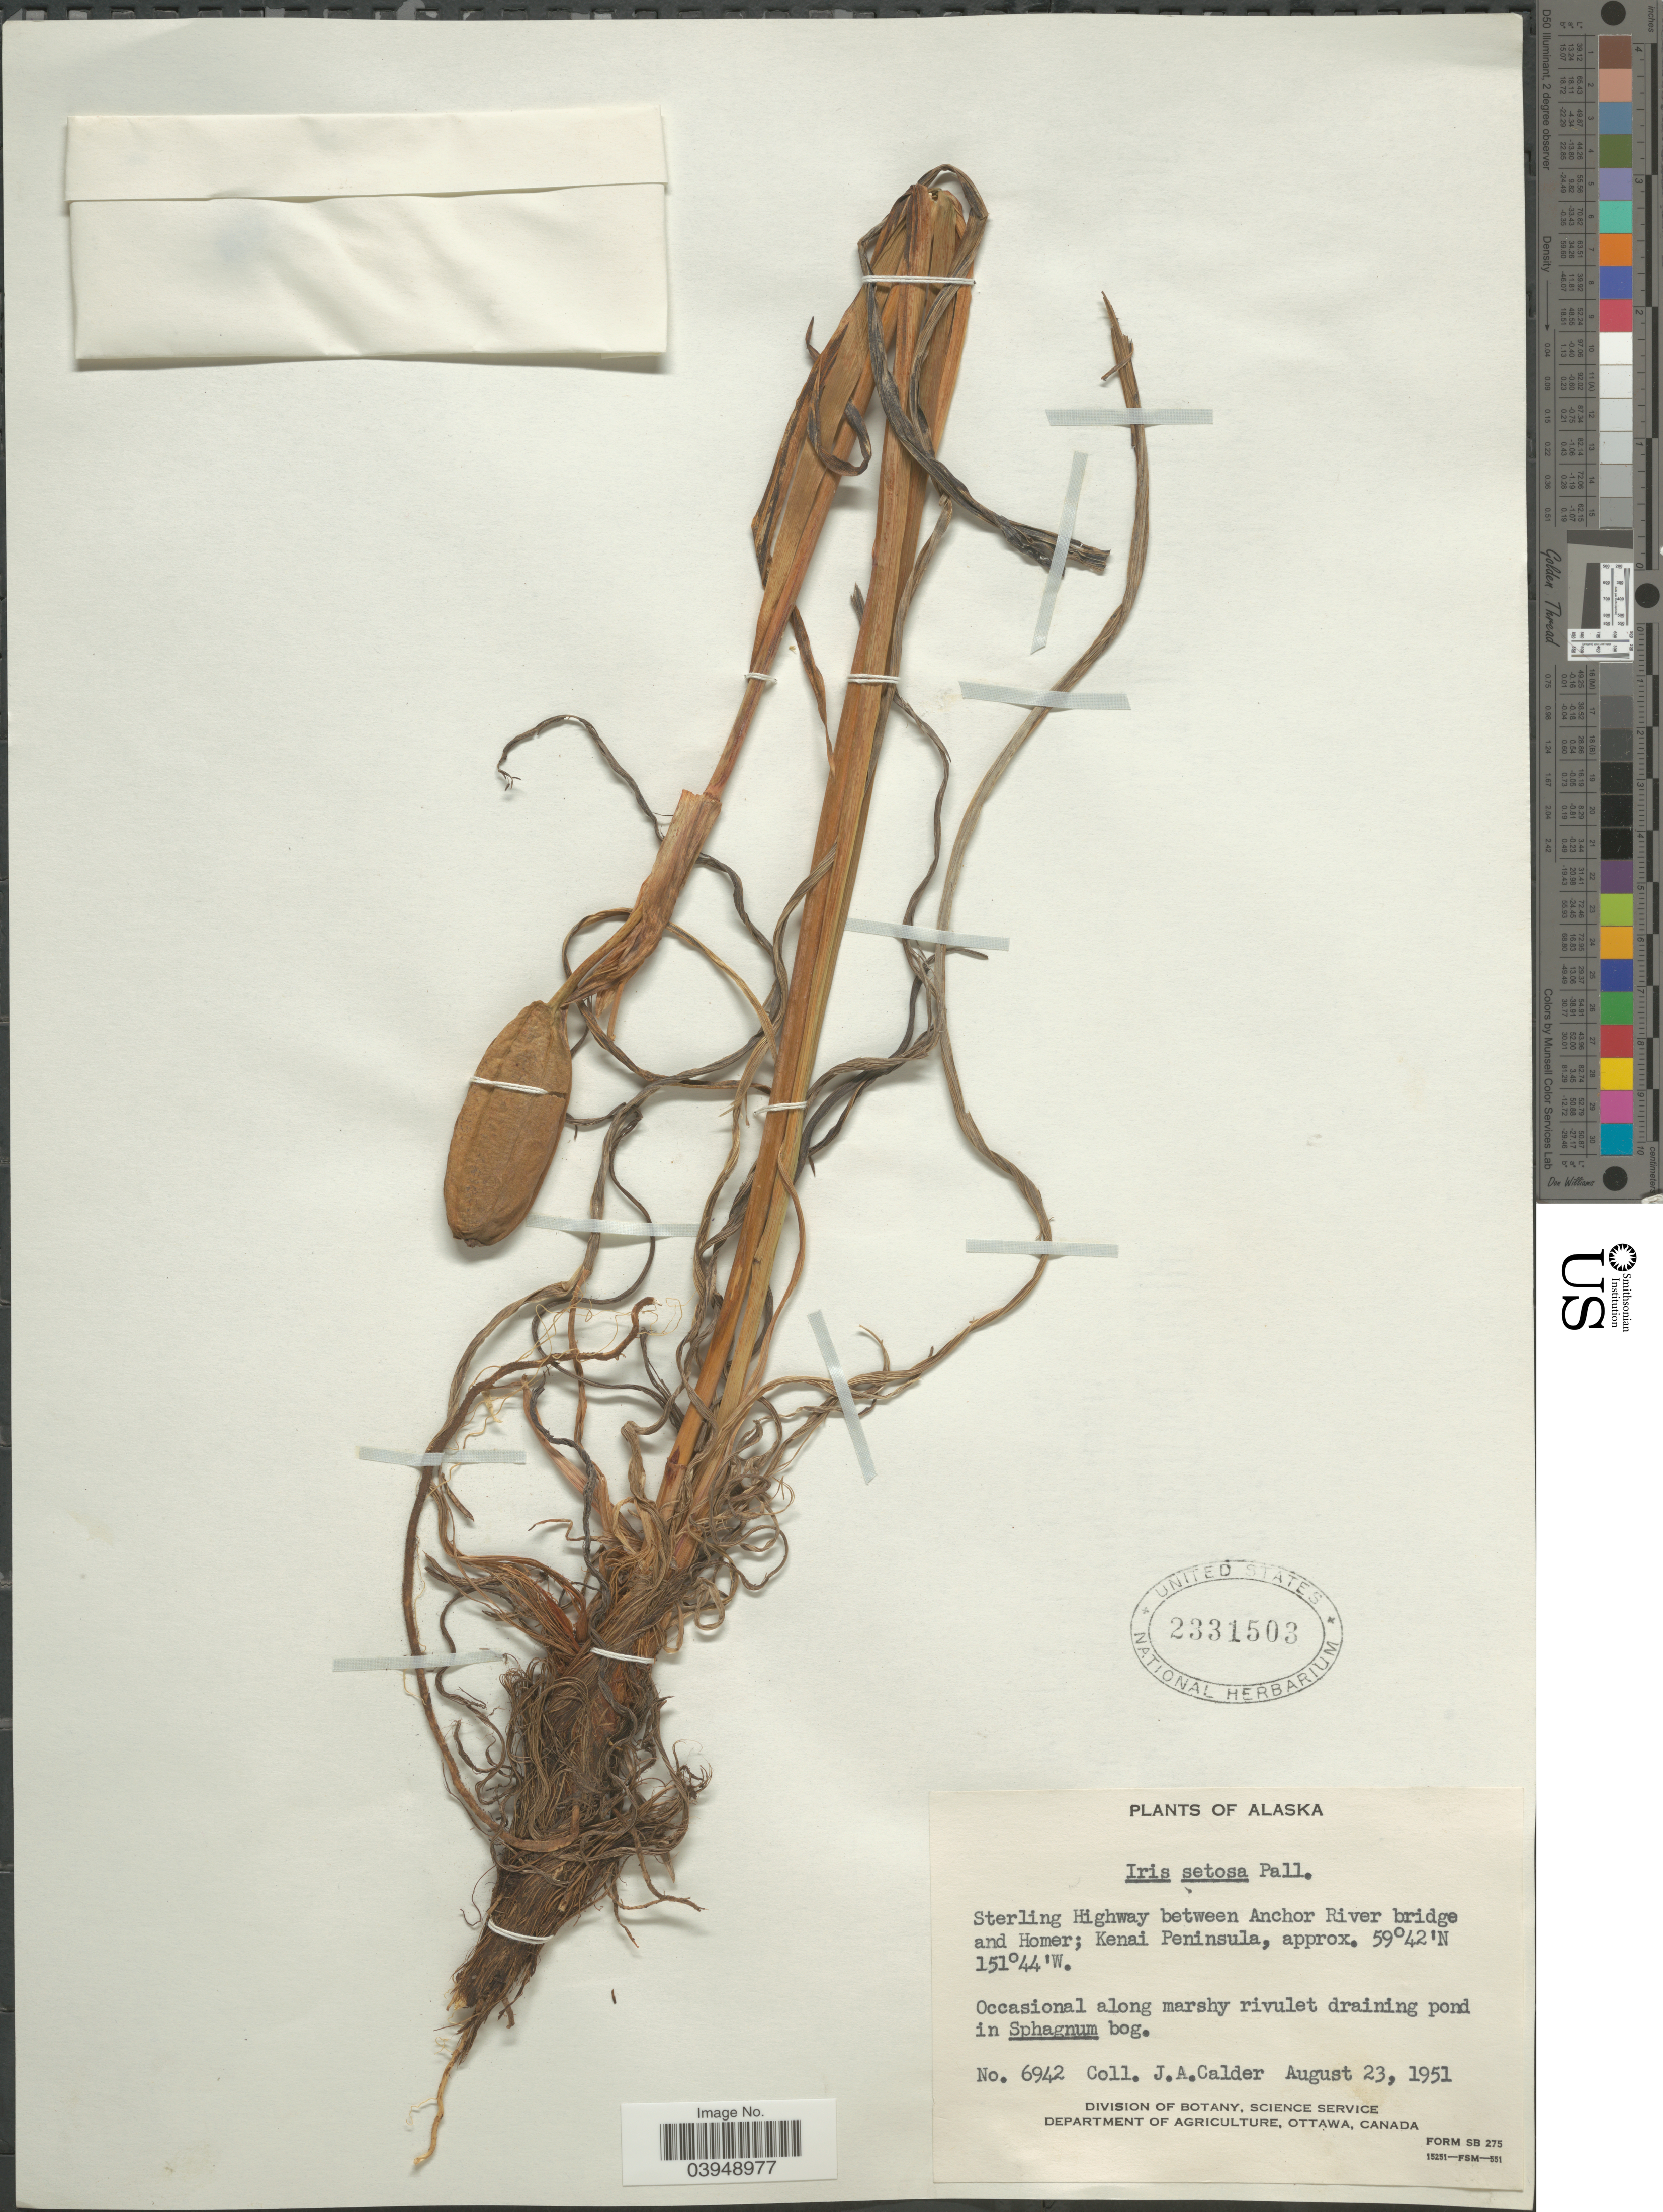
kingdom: Plantae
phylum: Tracheophyta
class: Liliopsida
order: Asparagales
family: Iridaceae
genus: Iris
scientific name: Iris setosa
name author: Pall. ex Link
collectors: J. A. Calder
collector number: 6942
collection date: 1951-08-23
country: United States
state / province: Alaska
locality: Sterling Highway between Anchor River bridge and Homer; Kenai Peninsula.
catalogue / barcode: US 2331503